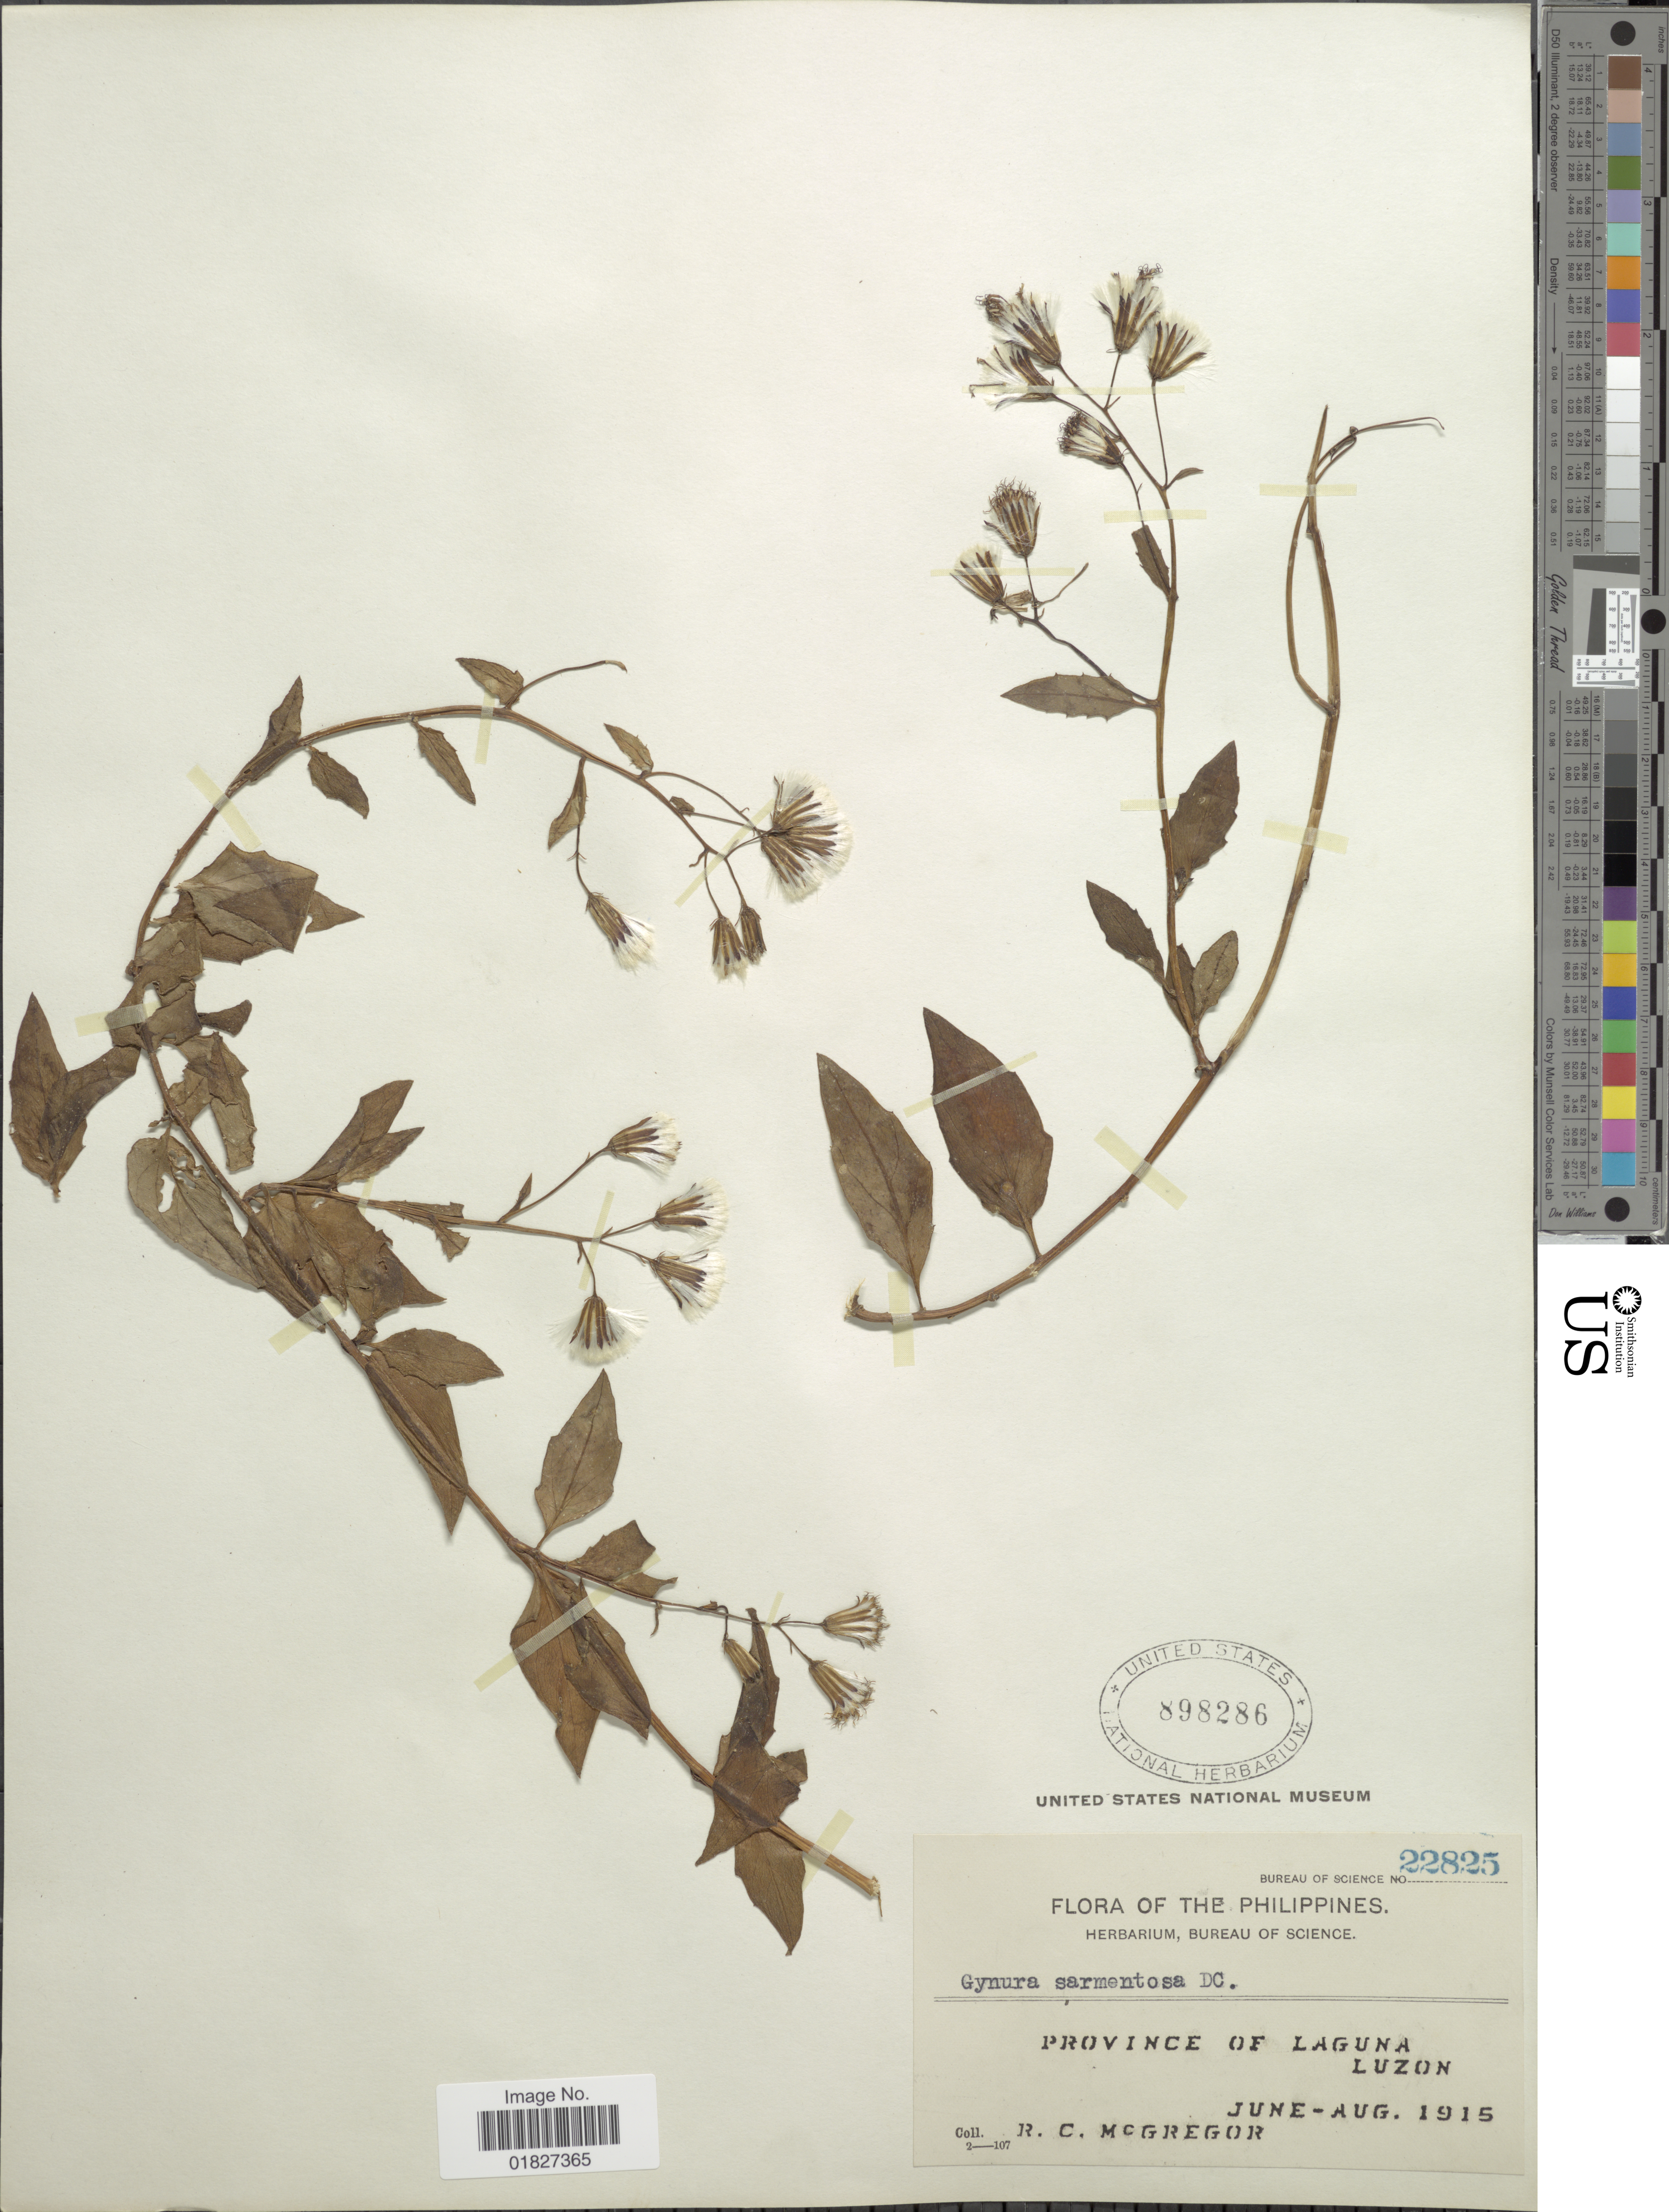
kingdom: Plantae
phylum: Tracheophyta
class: Magnoliopsida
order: Asterales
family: Asteraceae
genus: Gynura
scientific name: Gynura procumbens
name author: (Lour.) Merr.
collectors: R. C. McGregor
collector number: Bureau of Science 22825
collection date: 1915-06/1915-08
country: Philippines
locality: Province of Laguna, Luzon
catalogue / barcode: US 898286